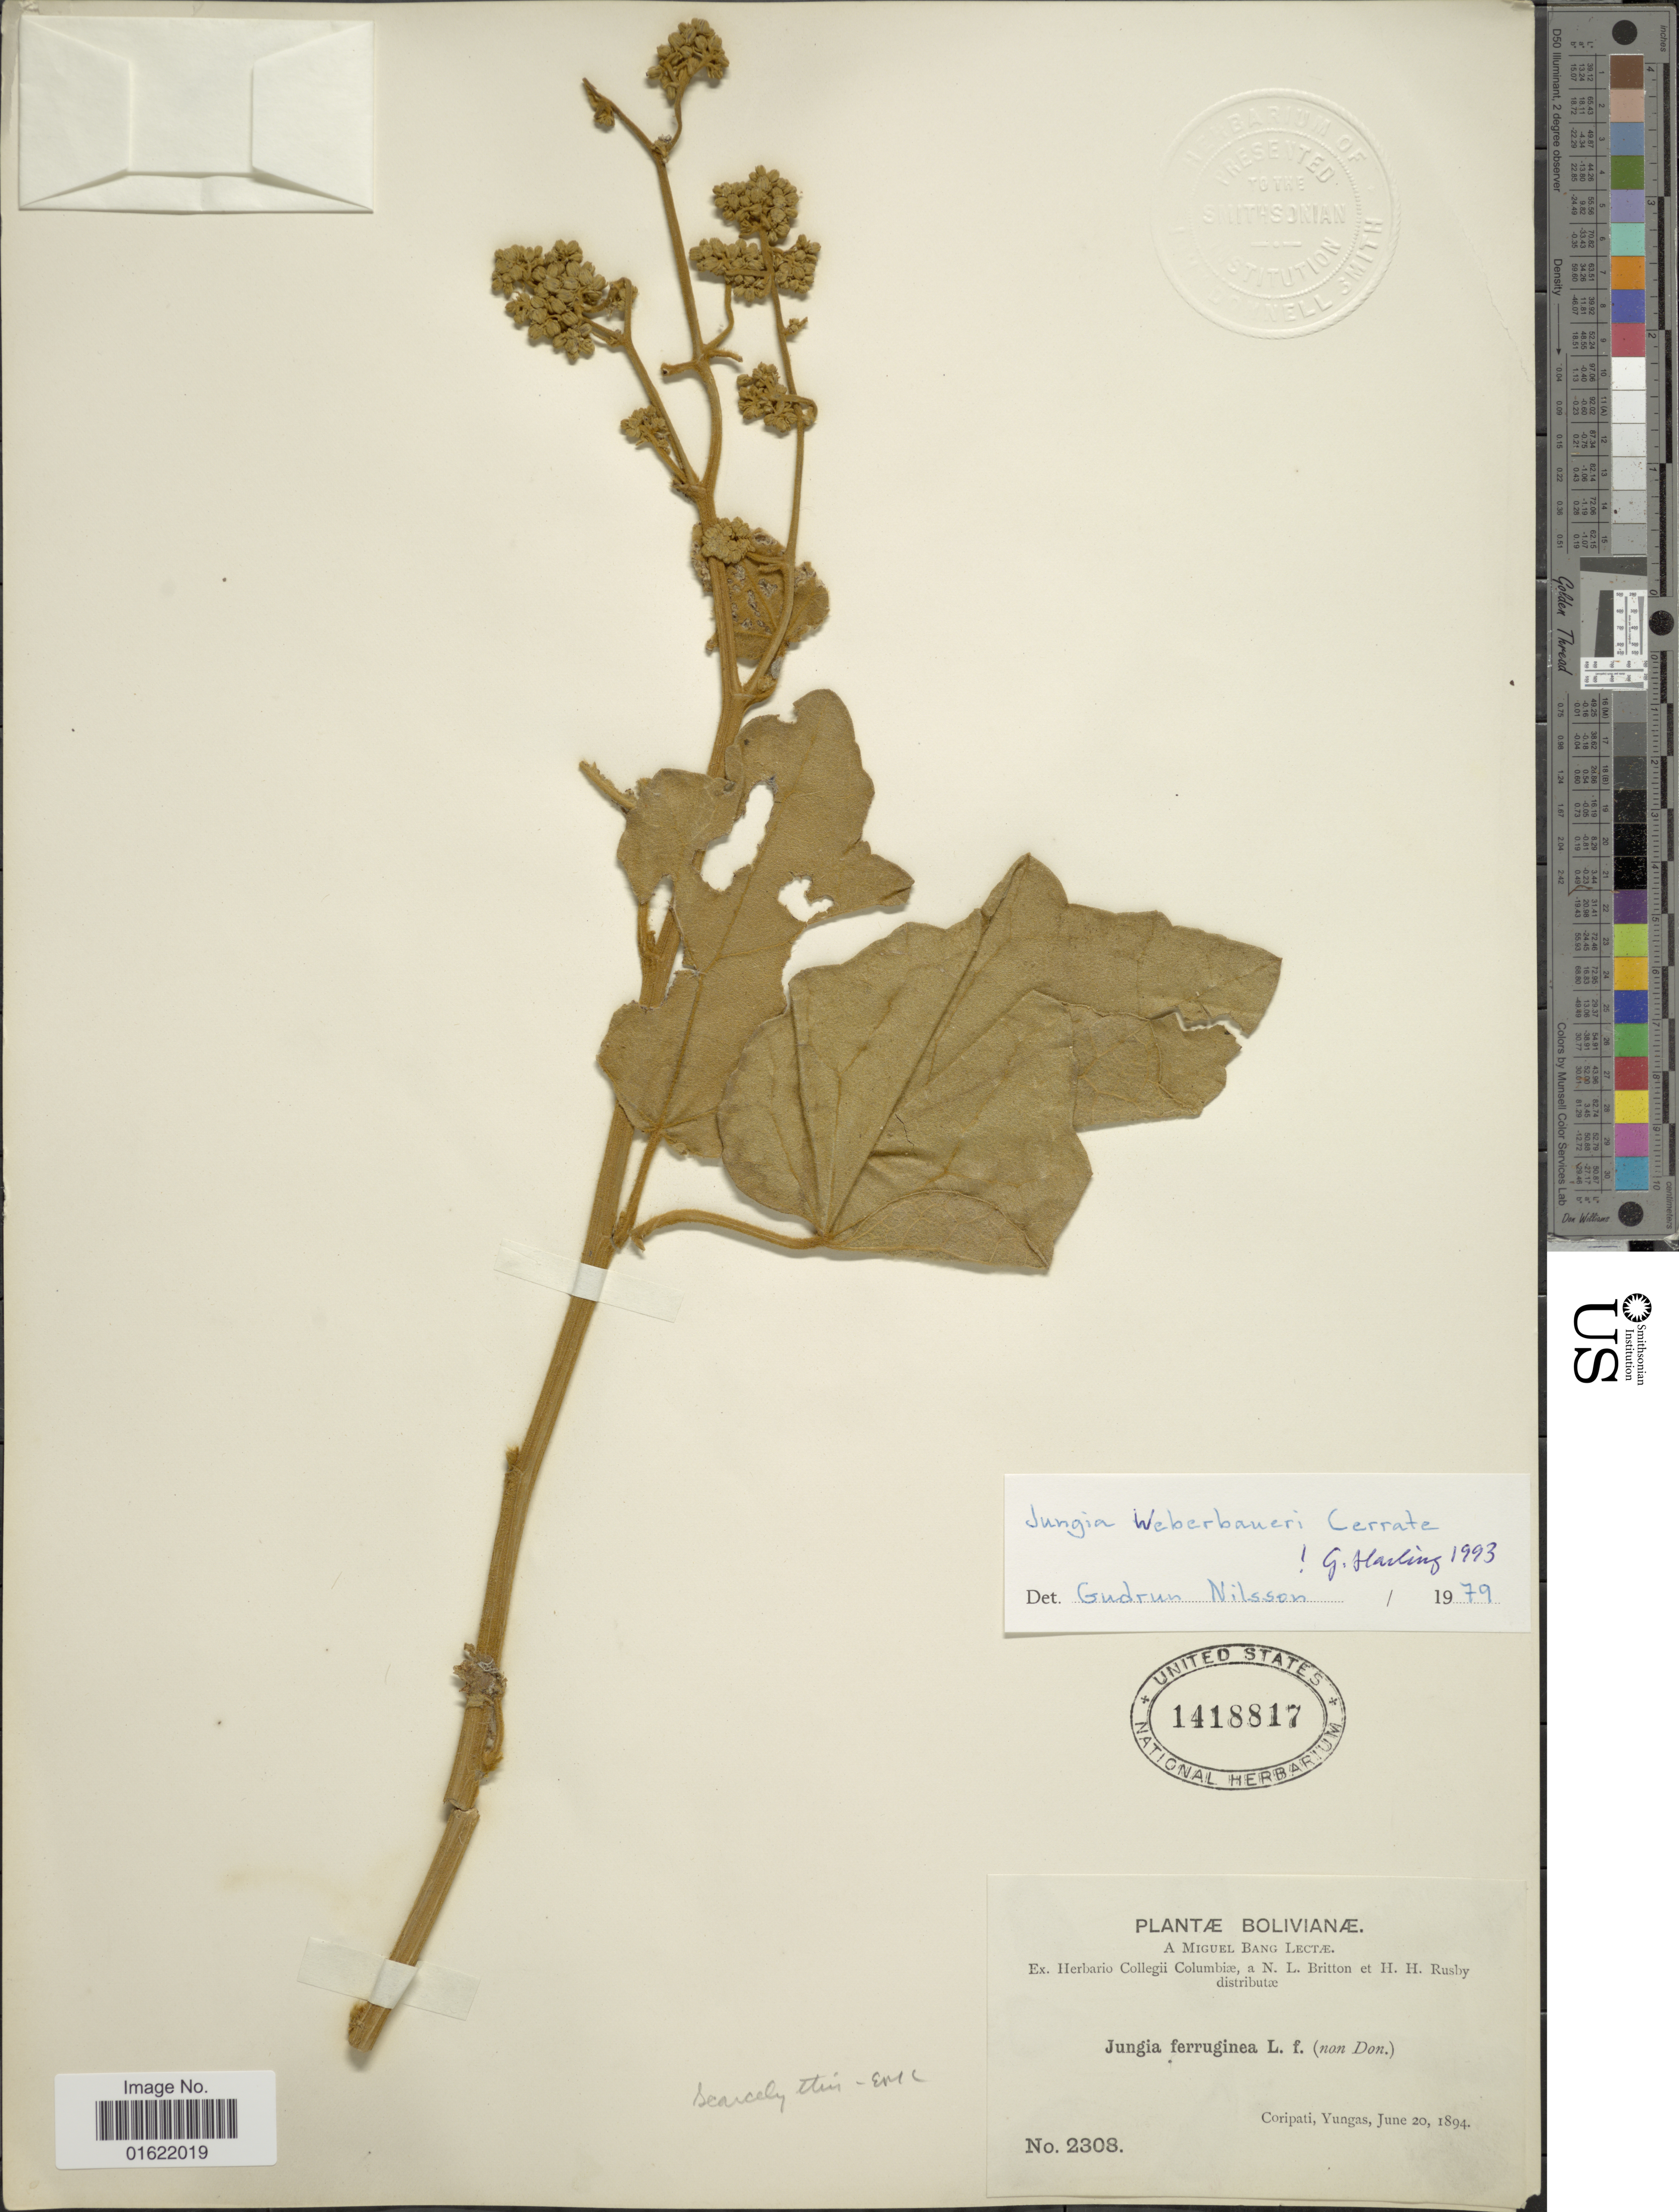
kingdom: Plantae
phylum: Tracheophyta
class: Magnoliopsida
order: Asterales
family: Asteraceae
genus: Jungia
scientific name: Jungia weberbaueri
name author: Valenzuela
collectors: M. Bang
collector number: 2308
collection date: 1894-06-20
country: Bolivia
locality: Coripati, Yungas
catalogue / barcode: US 1418817